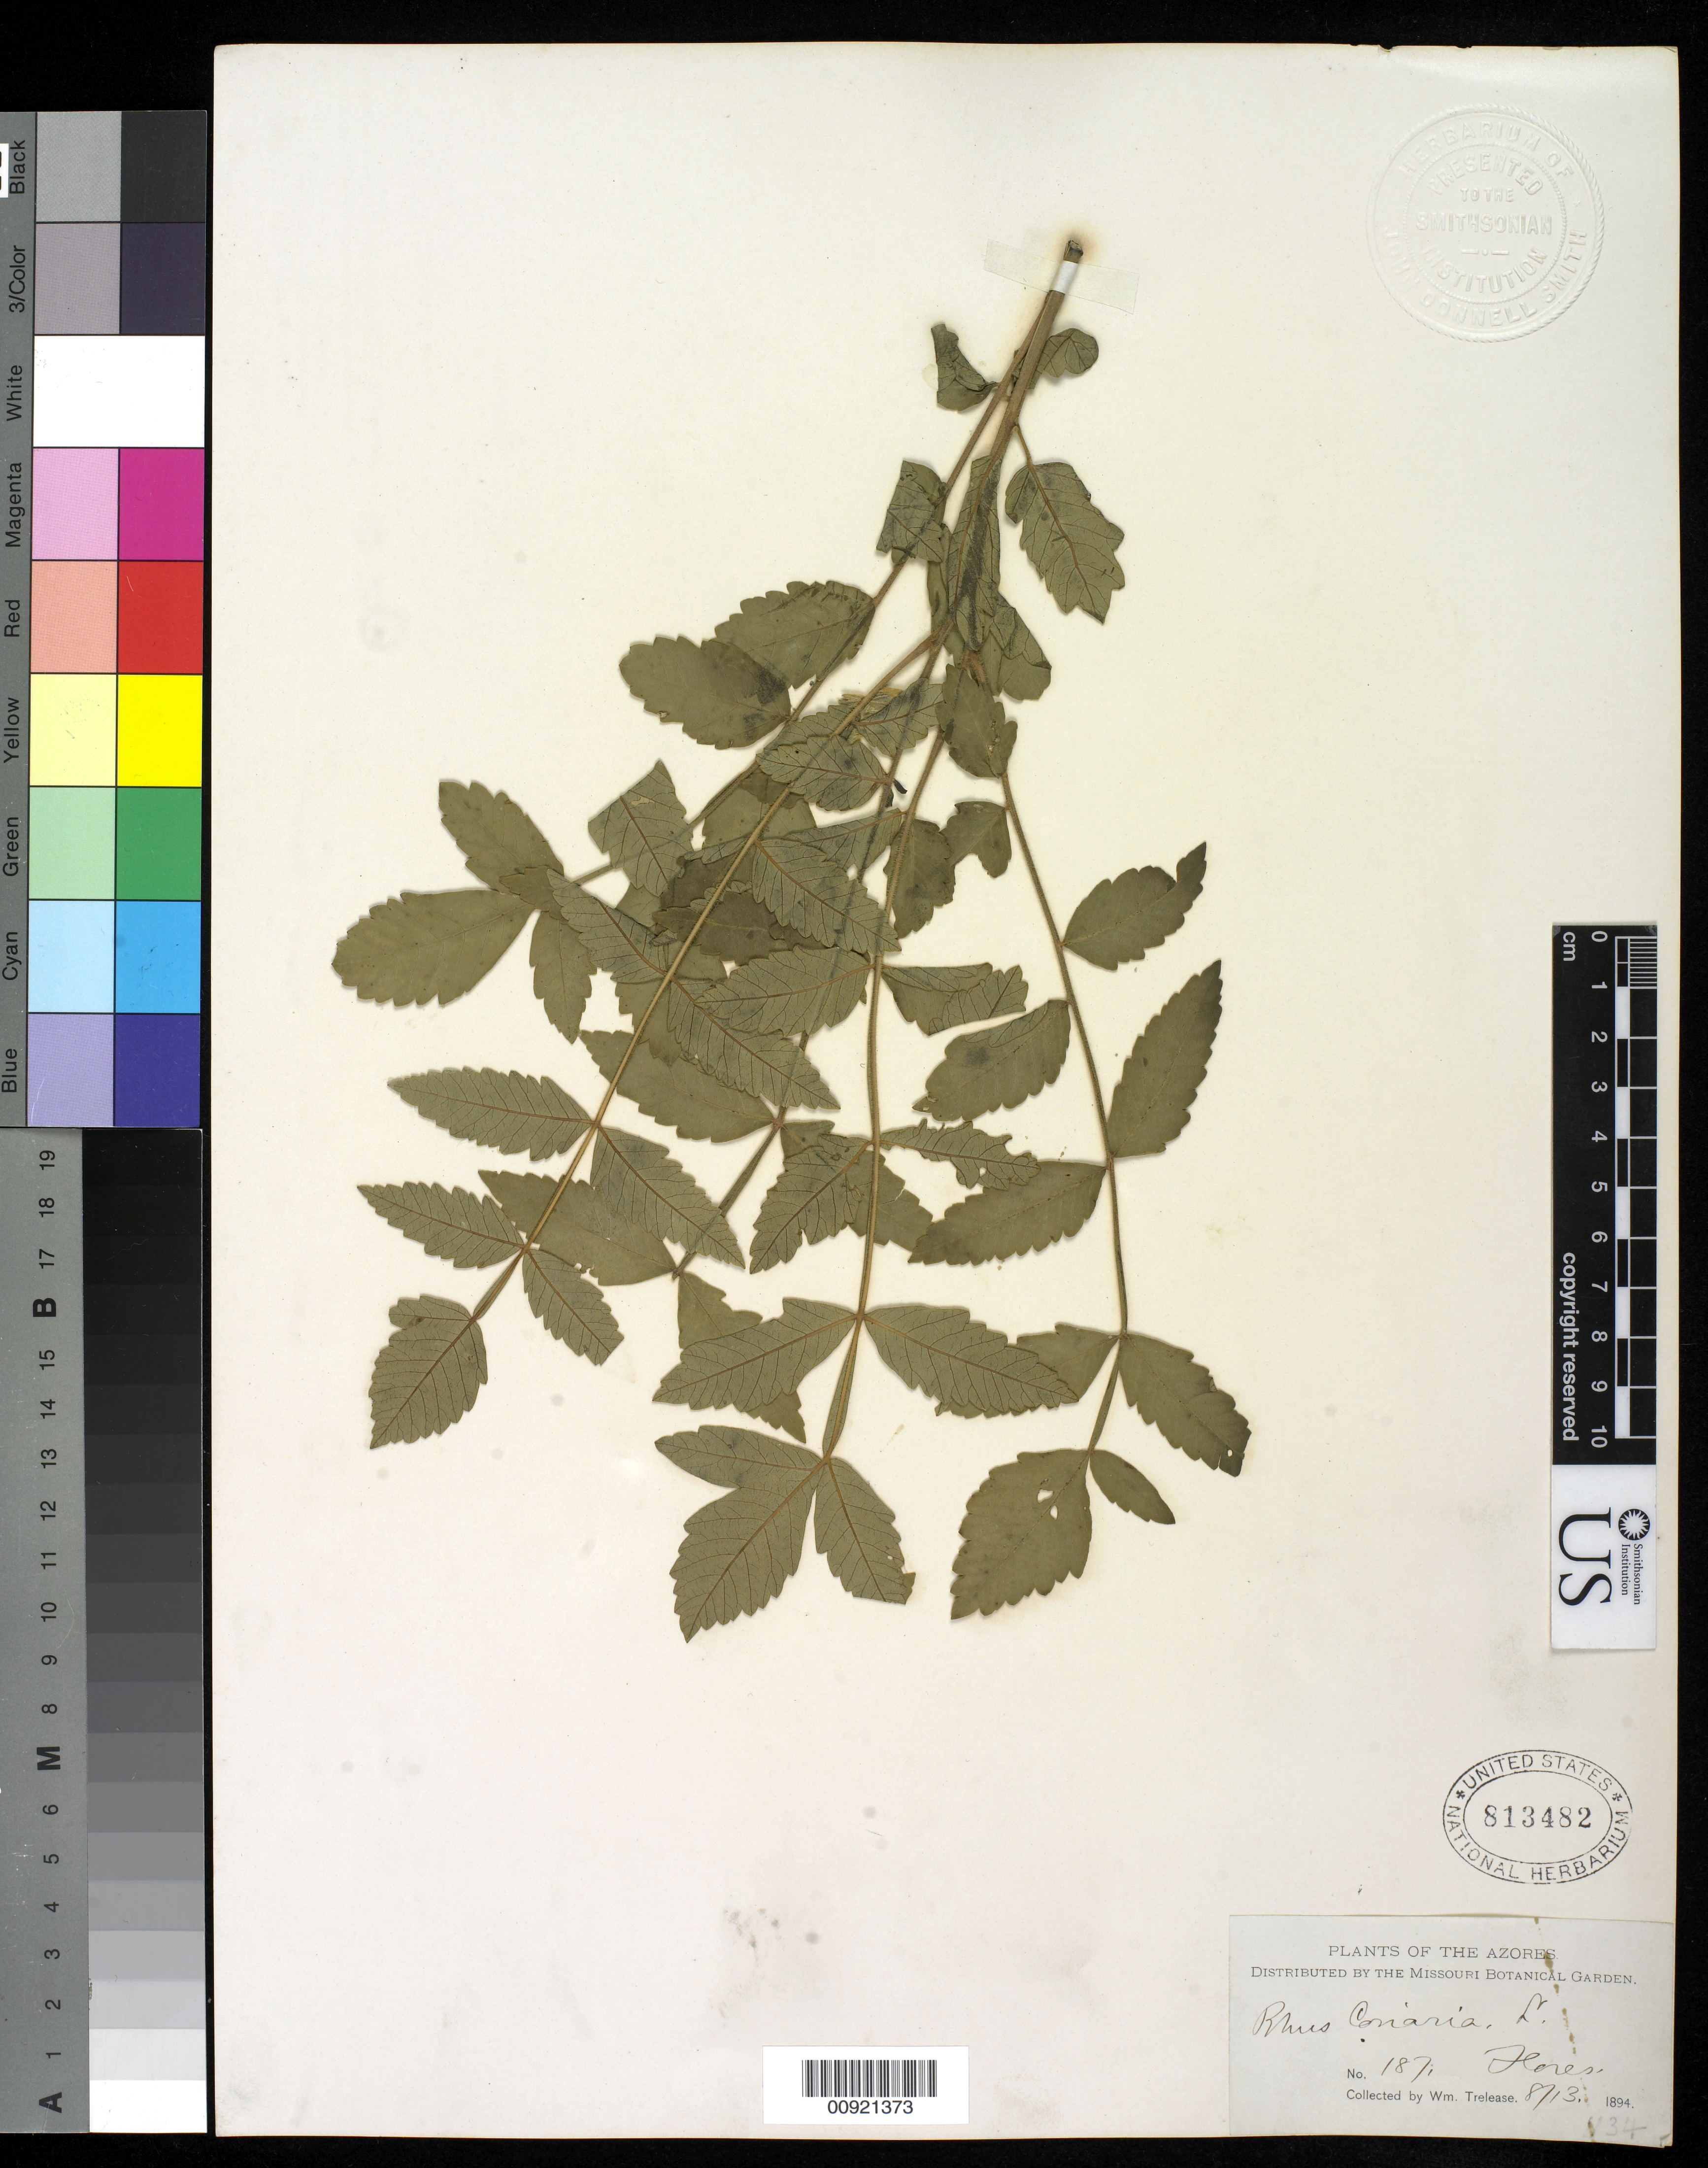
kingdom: Plantae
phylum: Tracheophyta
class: Magnoliopsida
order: Sapindales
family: Anacardiaceae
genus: Rhus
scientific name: Rhus coriaria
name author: L.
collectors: W. Trelease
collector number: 187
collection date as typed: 13 Aug 1894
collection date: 1894-08-13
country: Portugal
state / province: Azores (Aut. Reg.)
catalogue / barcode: US 813482